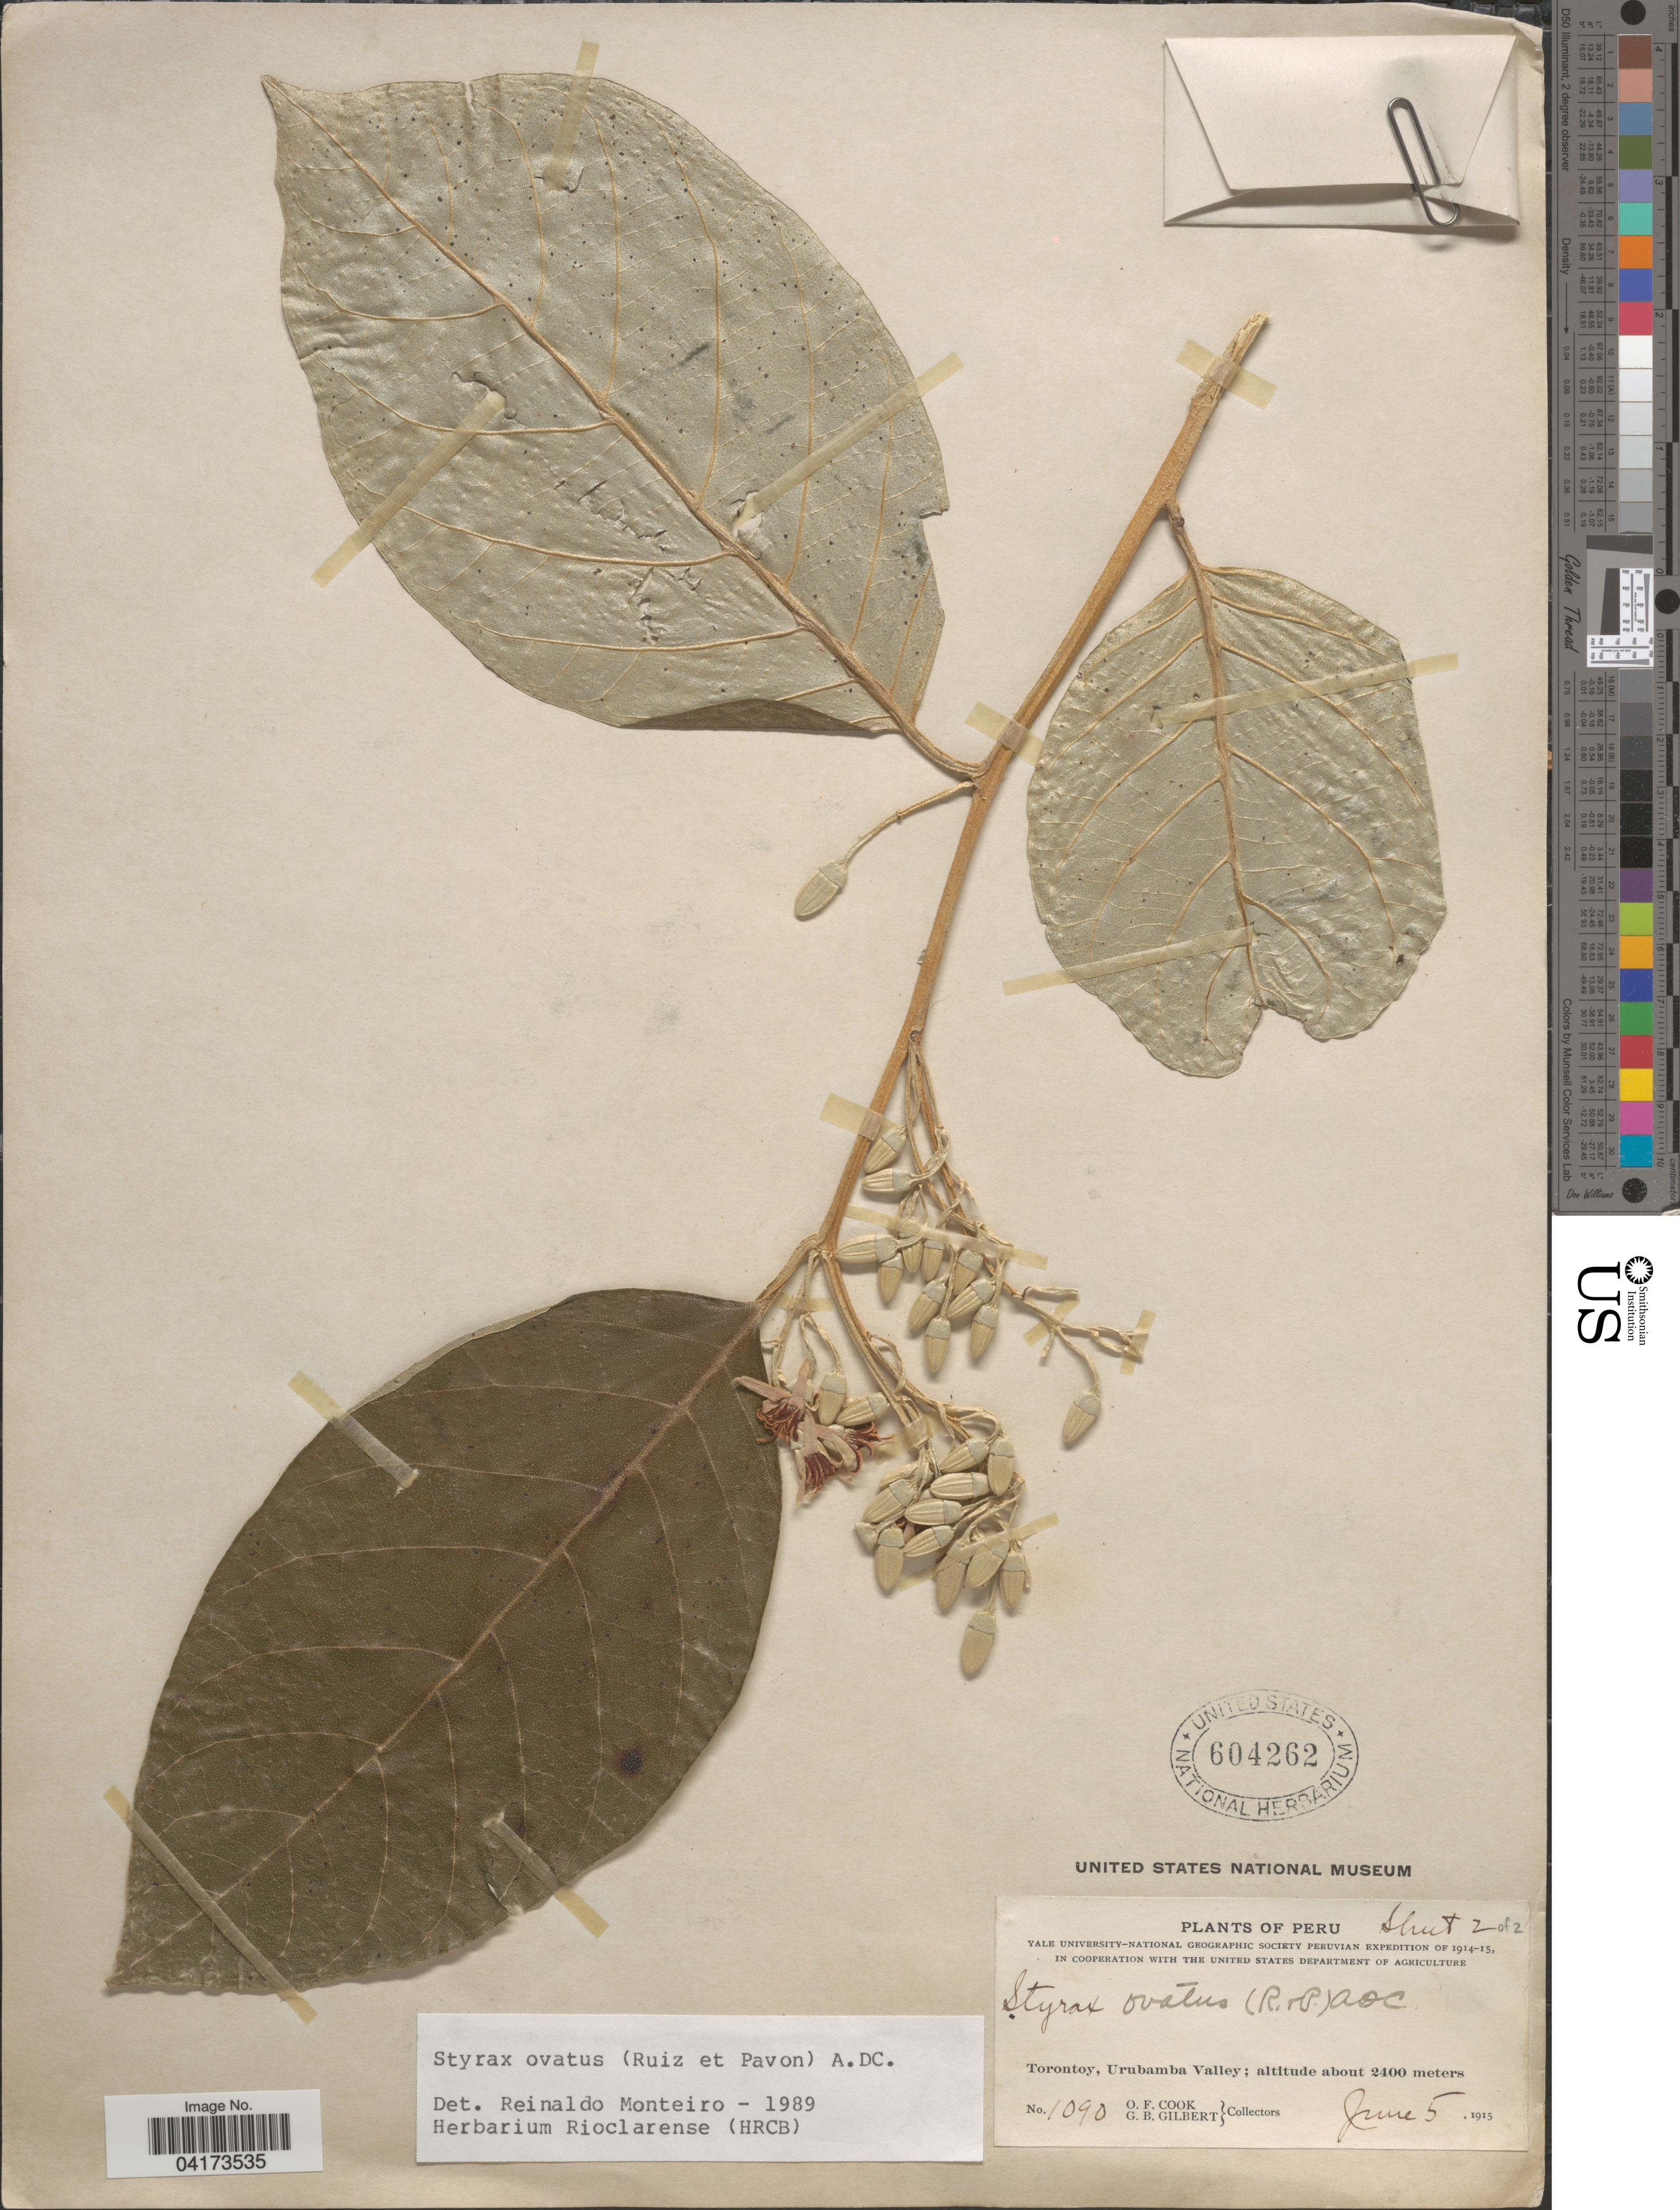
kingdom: Plantae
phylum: Tracheophyta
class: Magnoliopsida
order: Ericales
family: Styracaceae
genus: Styrax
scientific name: Styrax ovatus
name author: (Ruiz & Pav.) A. DC.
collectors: O. F. Cook & G. B. Gilbert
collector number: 1090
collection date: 1915-06-05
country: Peru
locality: Yale University-National Geographic Society Peruvian Expedition of 1914-1915. Torontoy, Urubamba Valley.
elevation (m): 2400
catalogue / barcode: US 604262